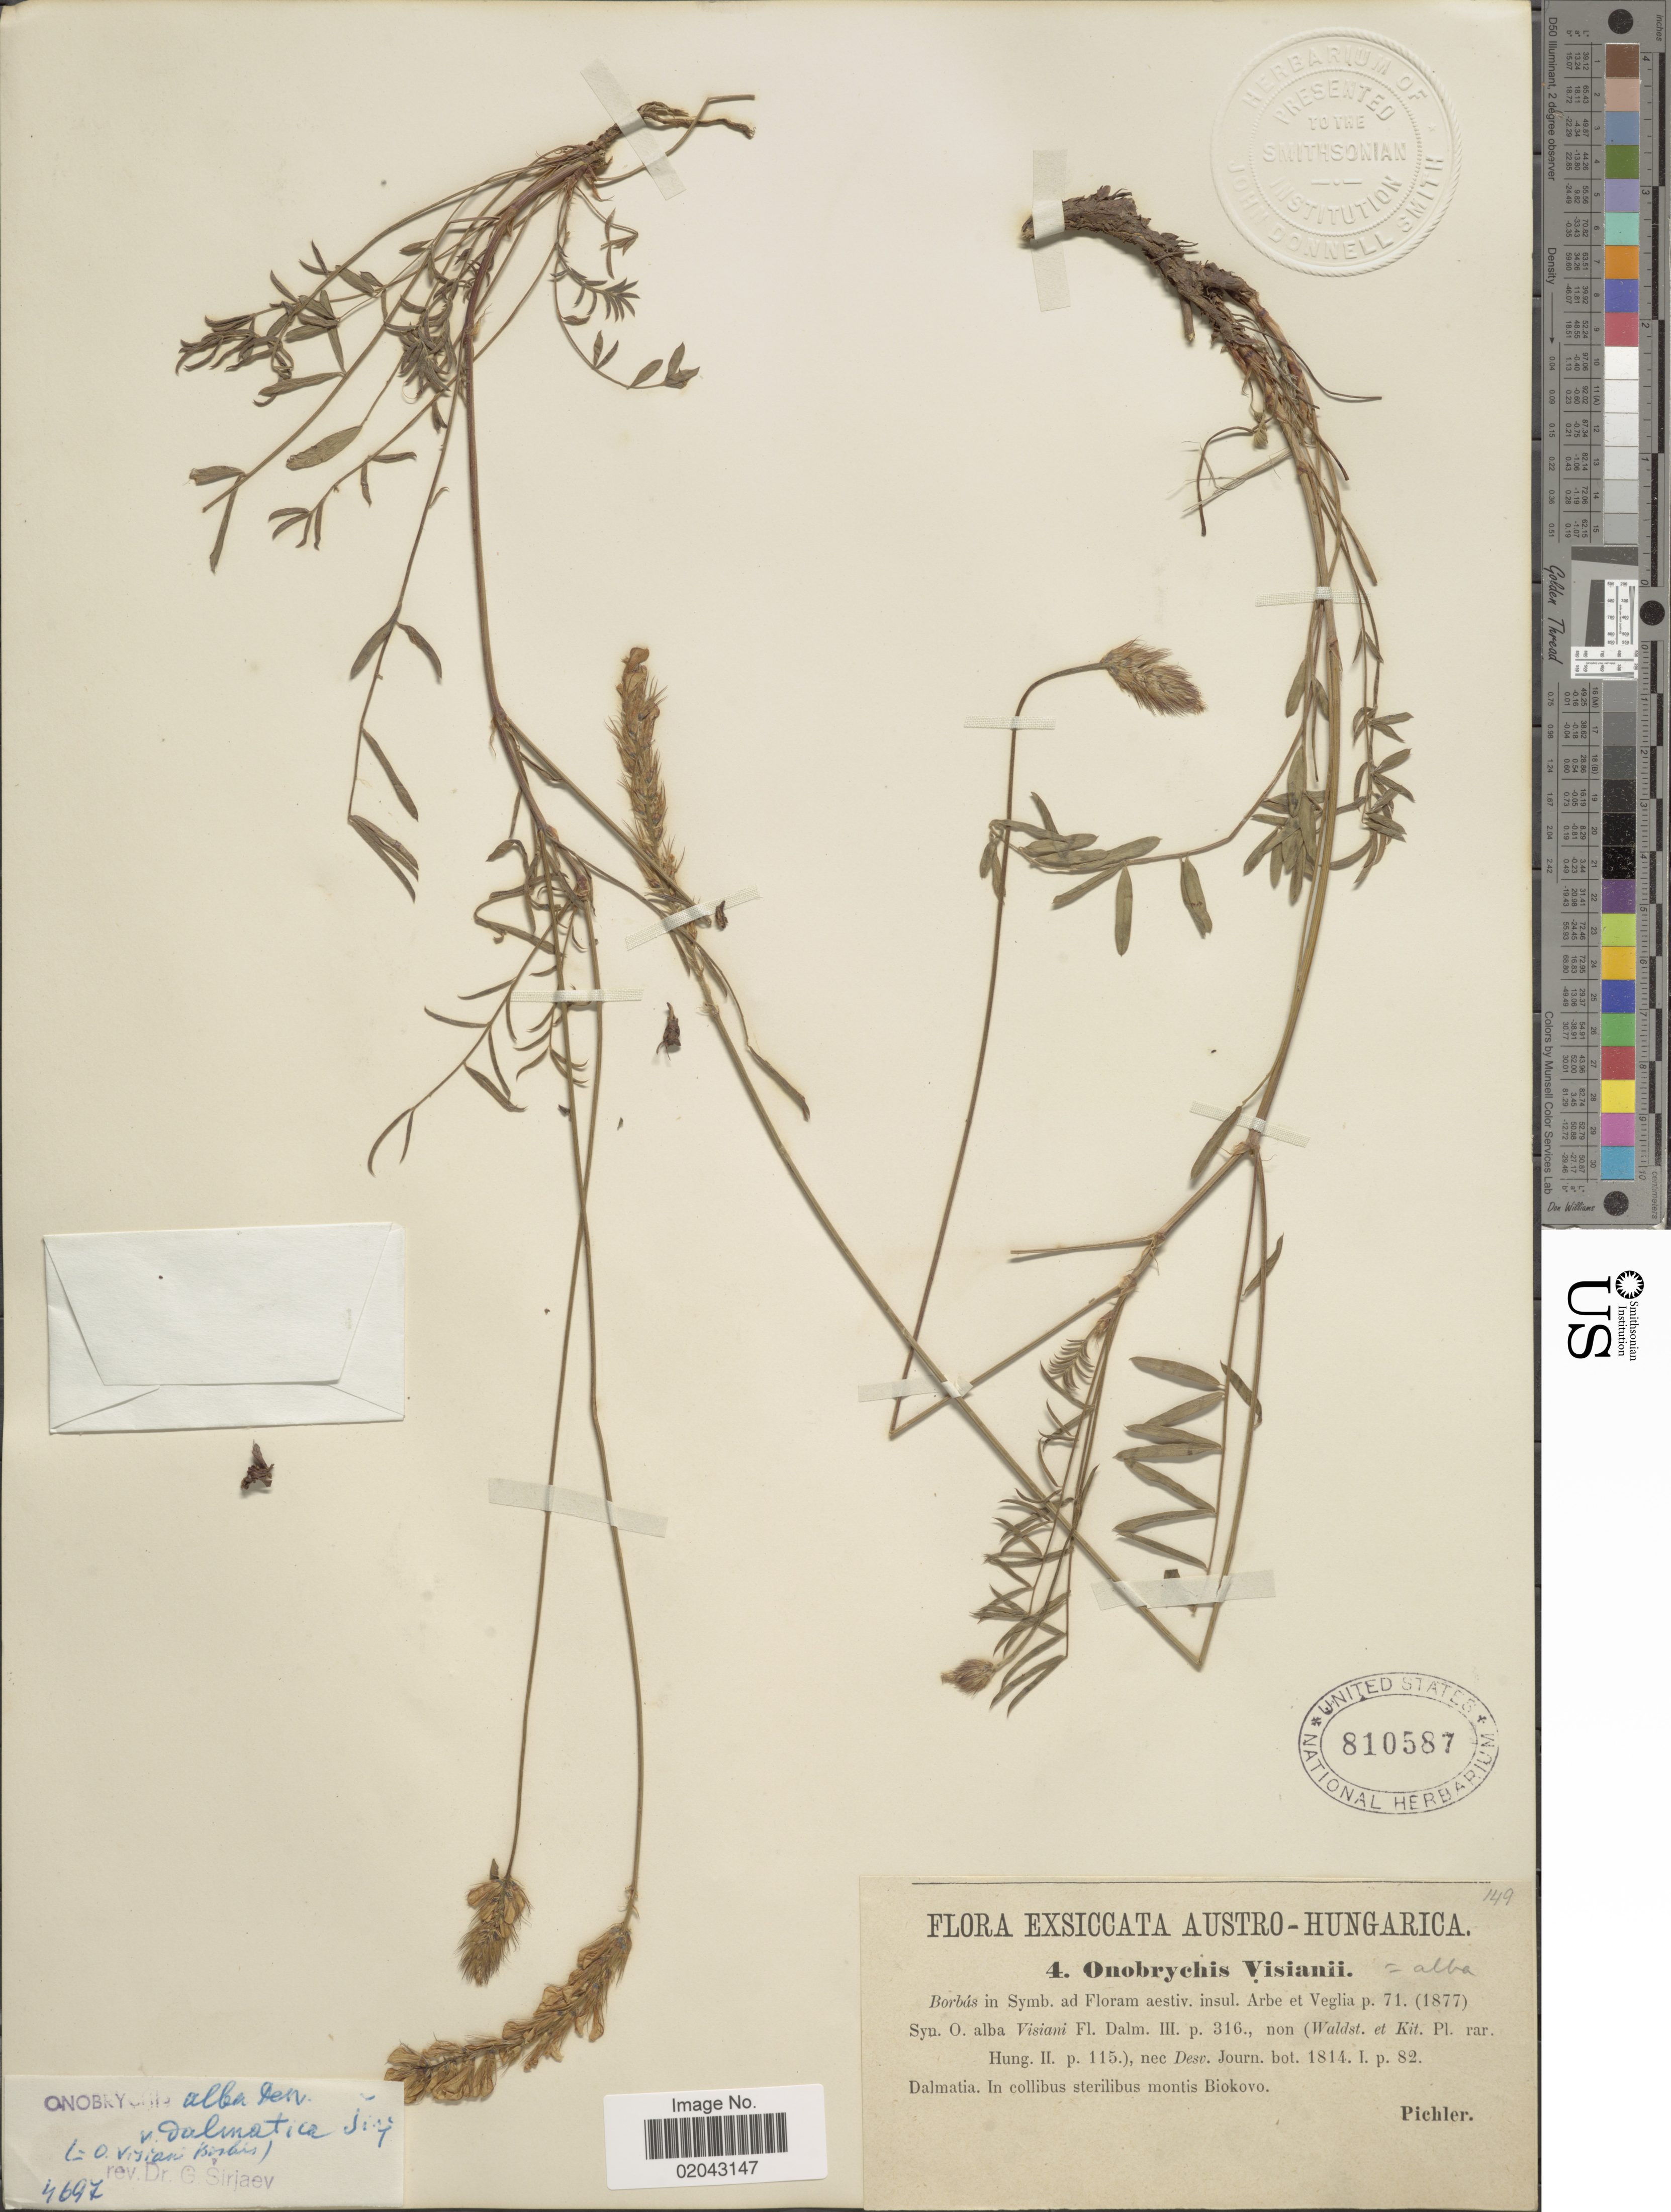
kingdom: Plantae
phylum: Tracheophyta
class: Magnoliopsida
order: Fabales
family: Fabaceae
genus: Onobrychis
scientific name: Onobrychis alba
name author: (Waldst. & Kit.) Desv.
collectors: Pichler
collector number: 4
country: Croatia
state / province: Split-Dalmatia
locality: Dalmatia, In collibus sterillibus monte Biokovo. Austro-Hungaria.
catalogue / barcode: US 810587